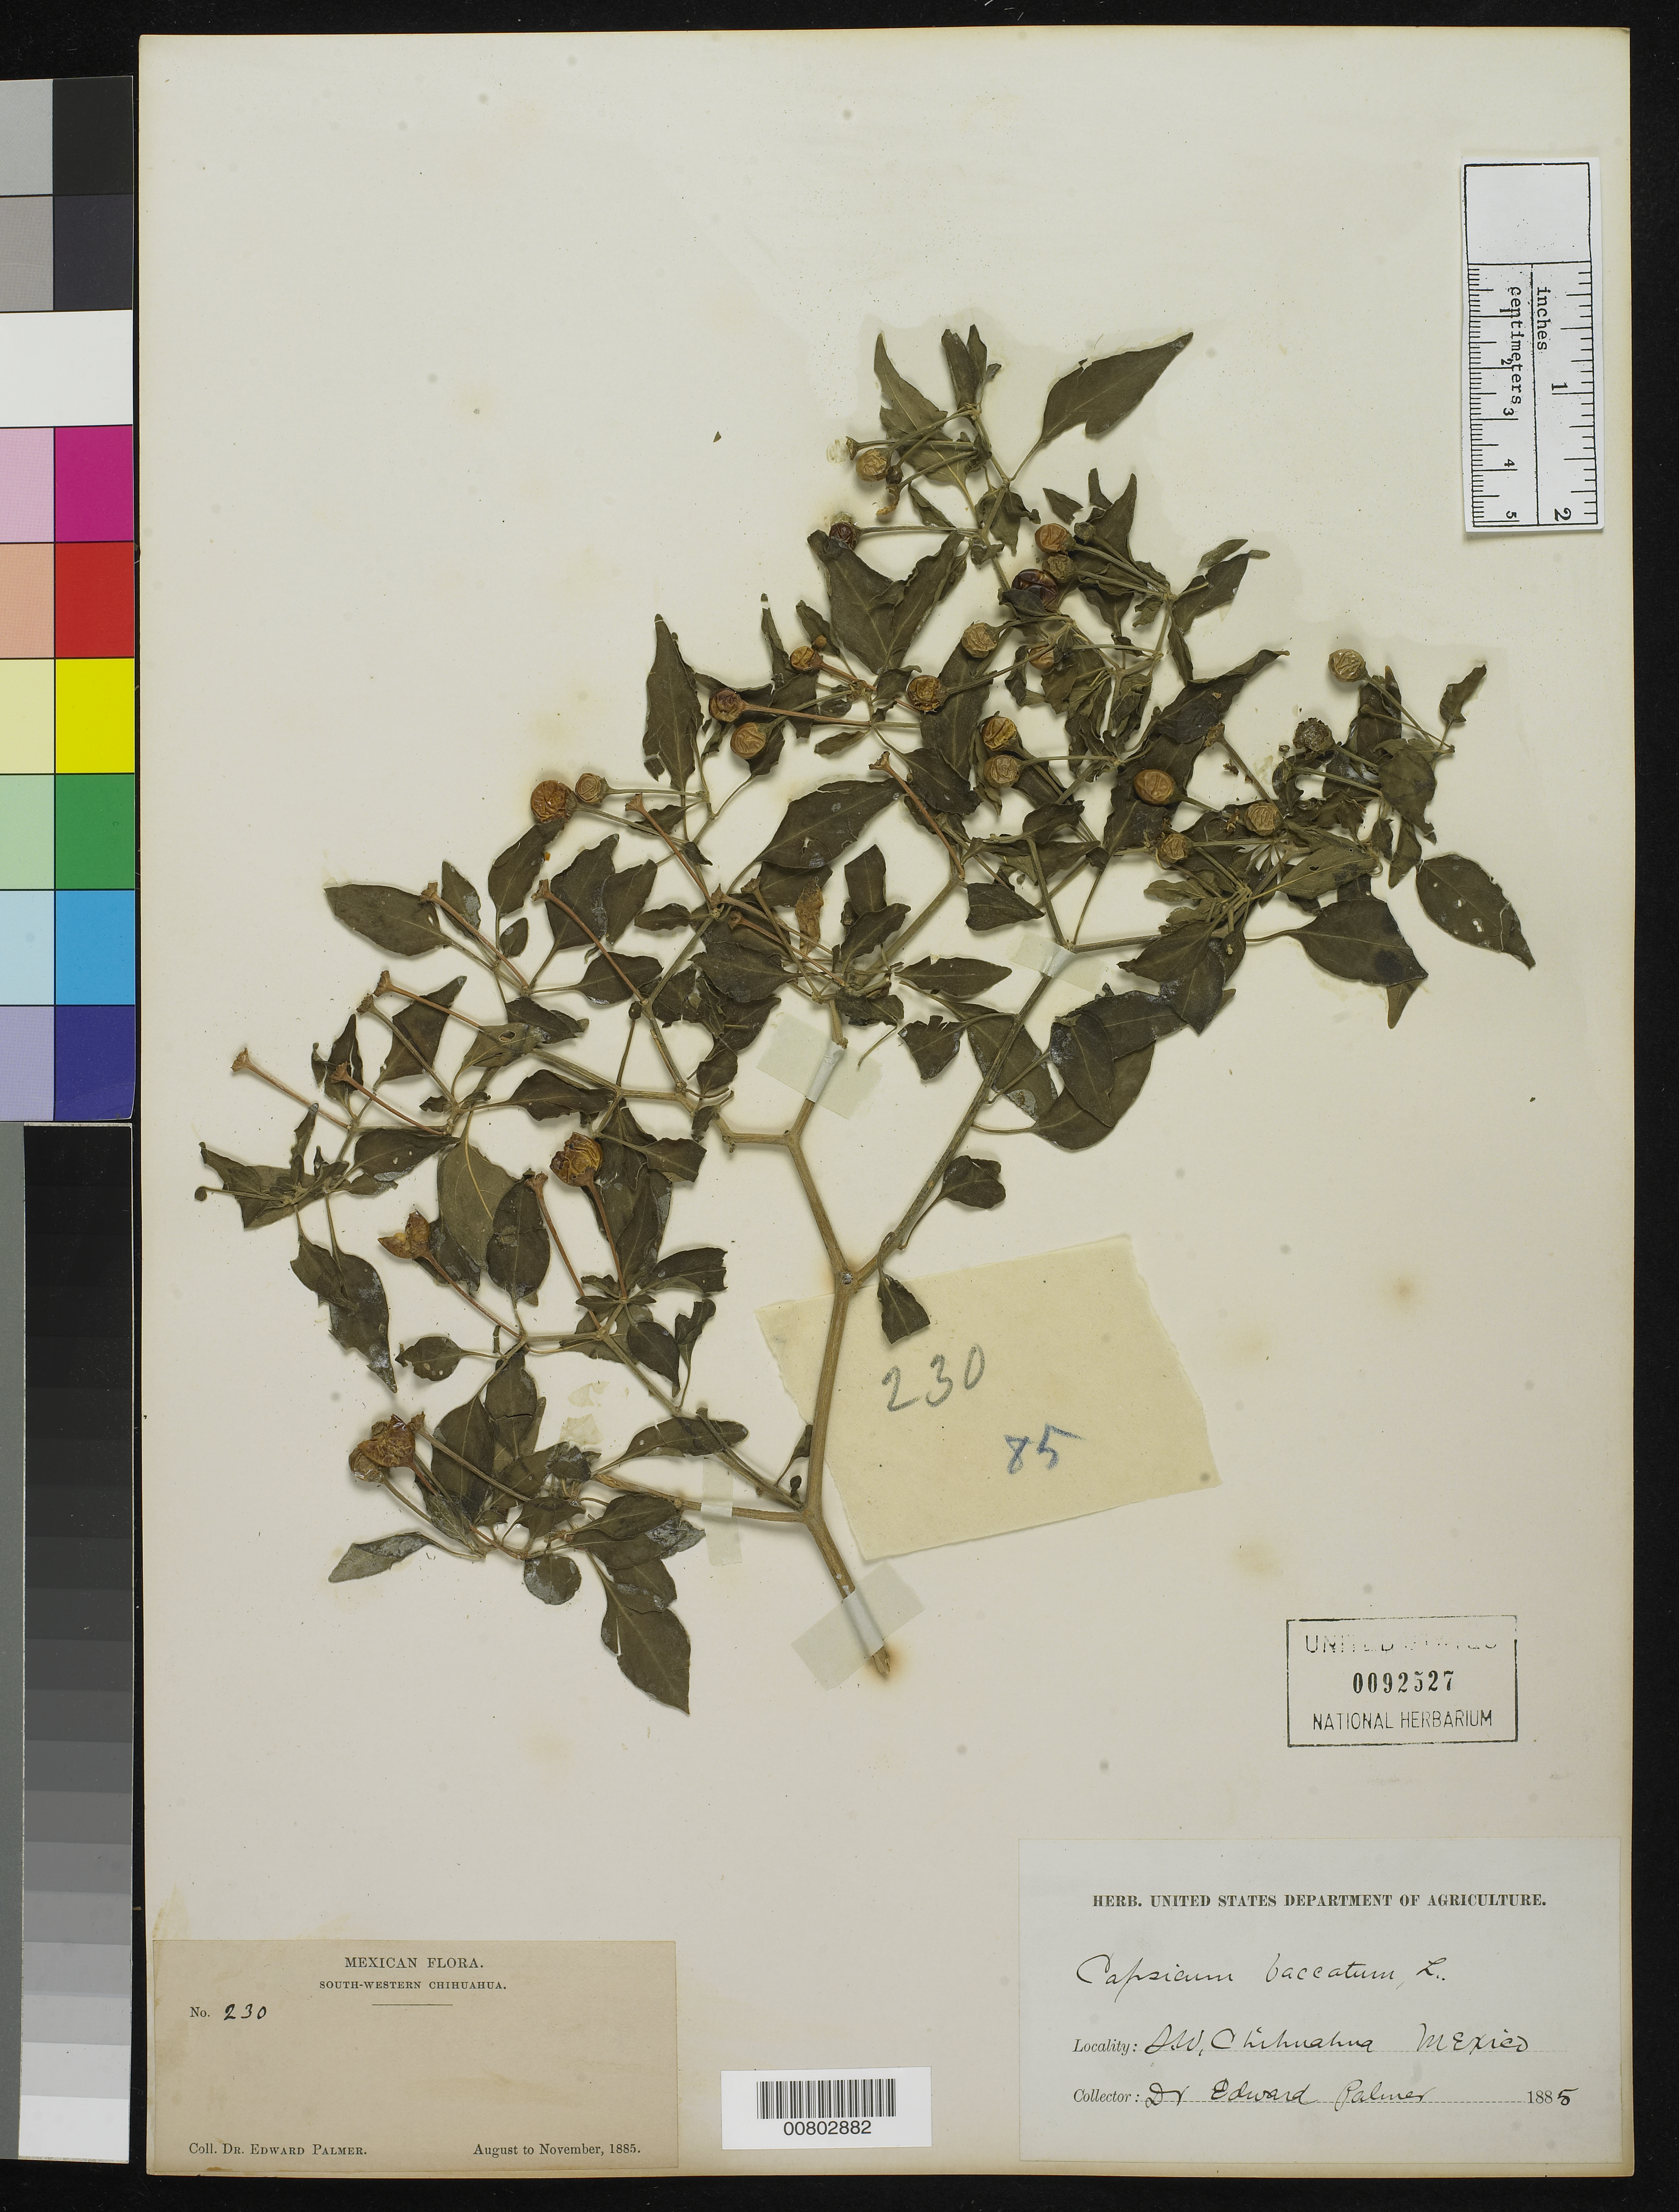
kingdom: Plantae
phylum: Tracheophyta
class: Magnoliopsida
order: Solanales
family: Solanaceae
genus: Capsicum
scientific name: Capsicum baccatum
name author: L.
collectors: E. Palmer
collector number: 230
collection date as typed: Aug 1885 to -- Nov 1885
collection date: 1885-08/1885-11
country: Mexico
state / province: Chihuahua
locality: South-Westen Chihuahua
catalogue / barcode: US 92527